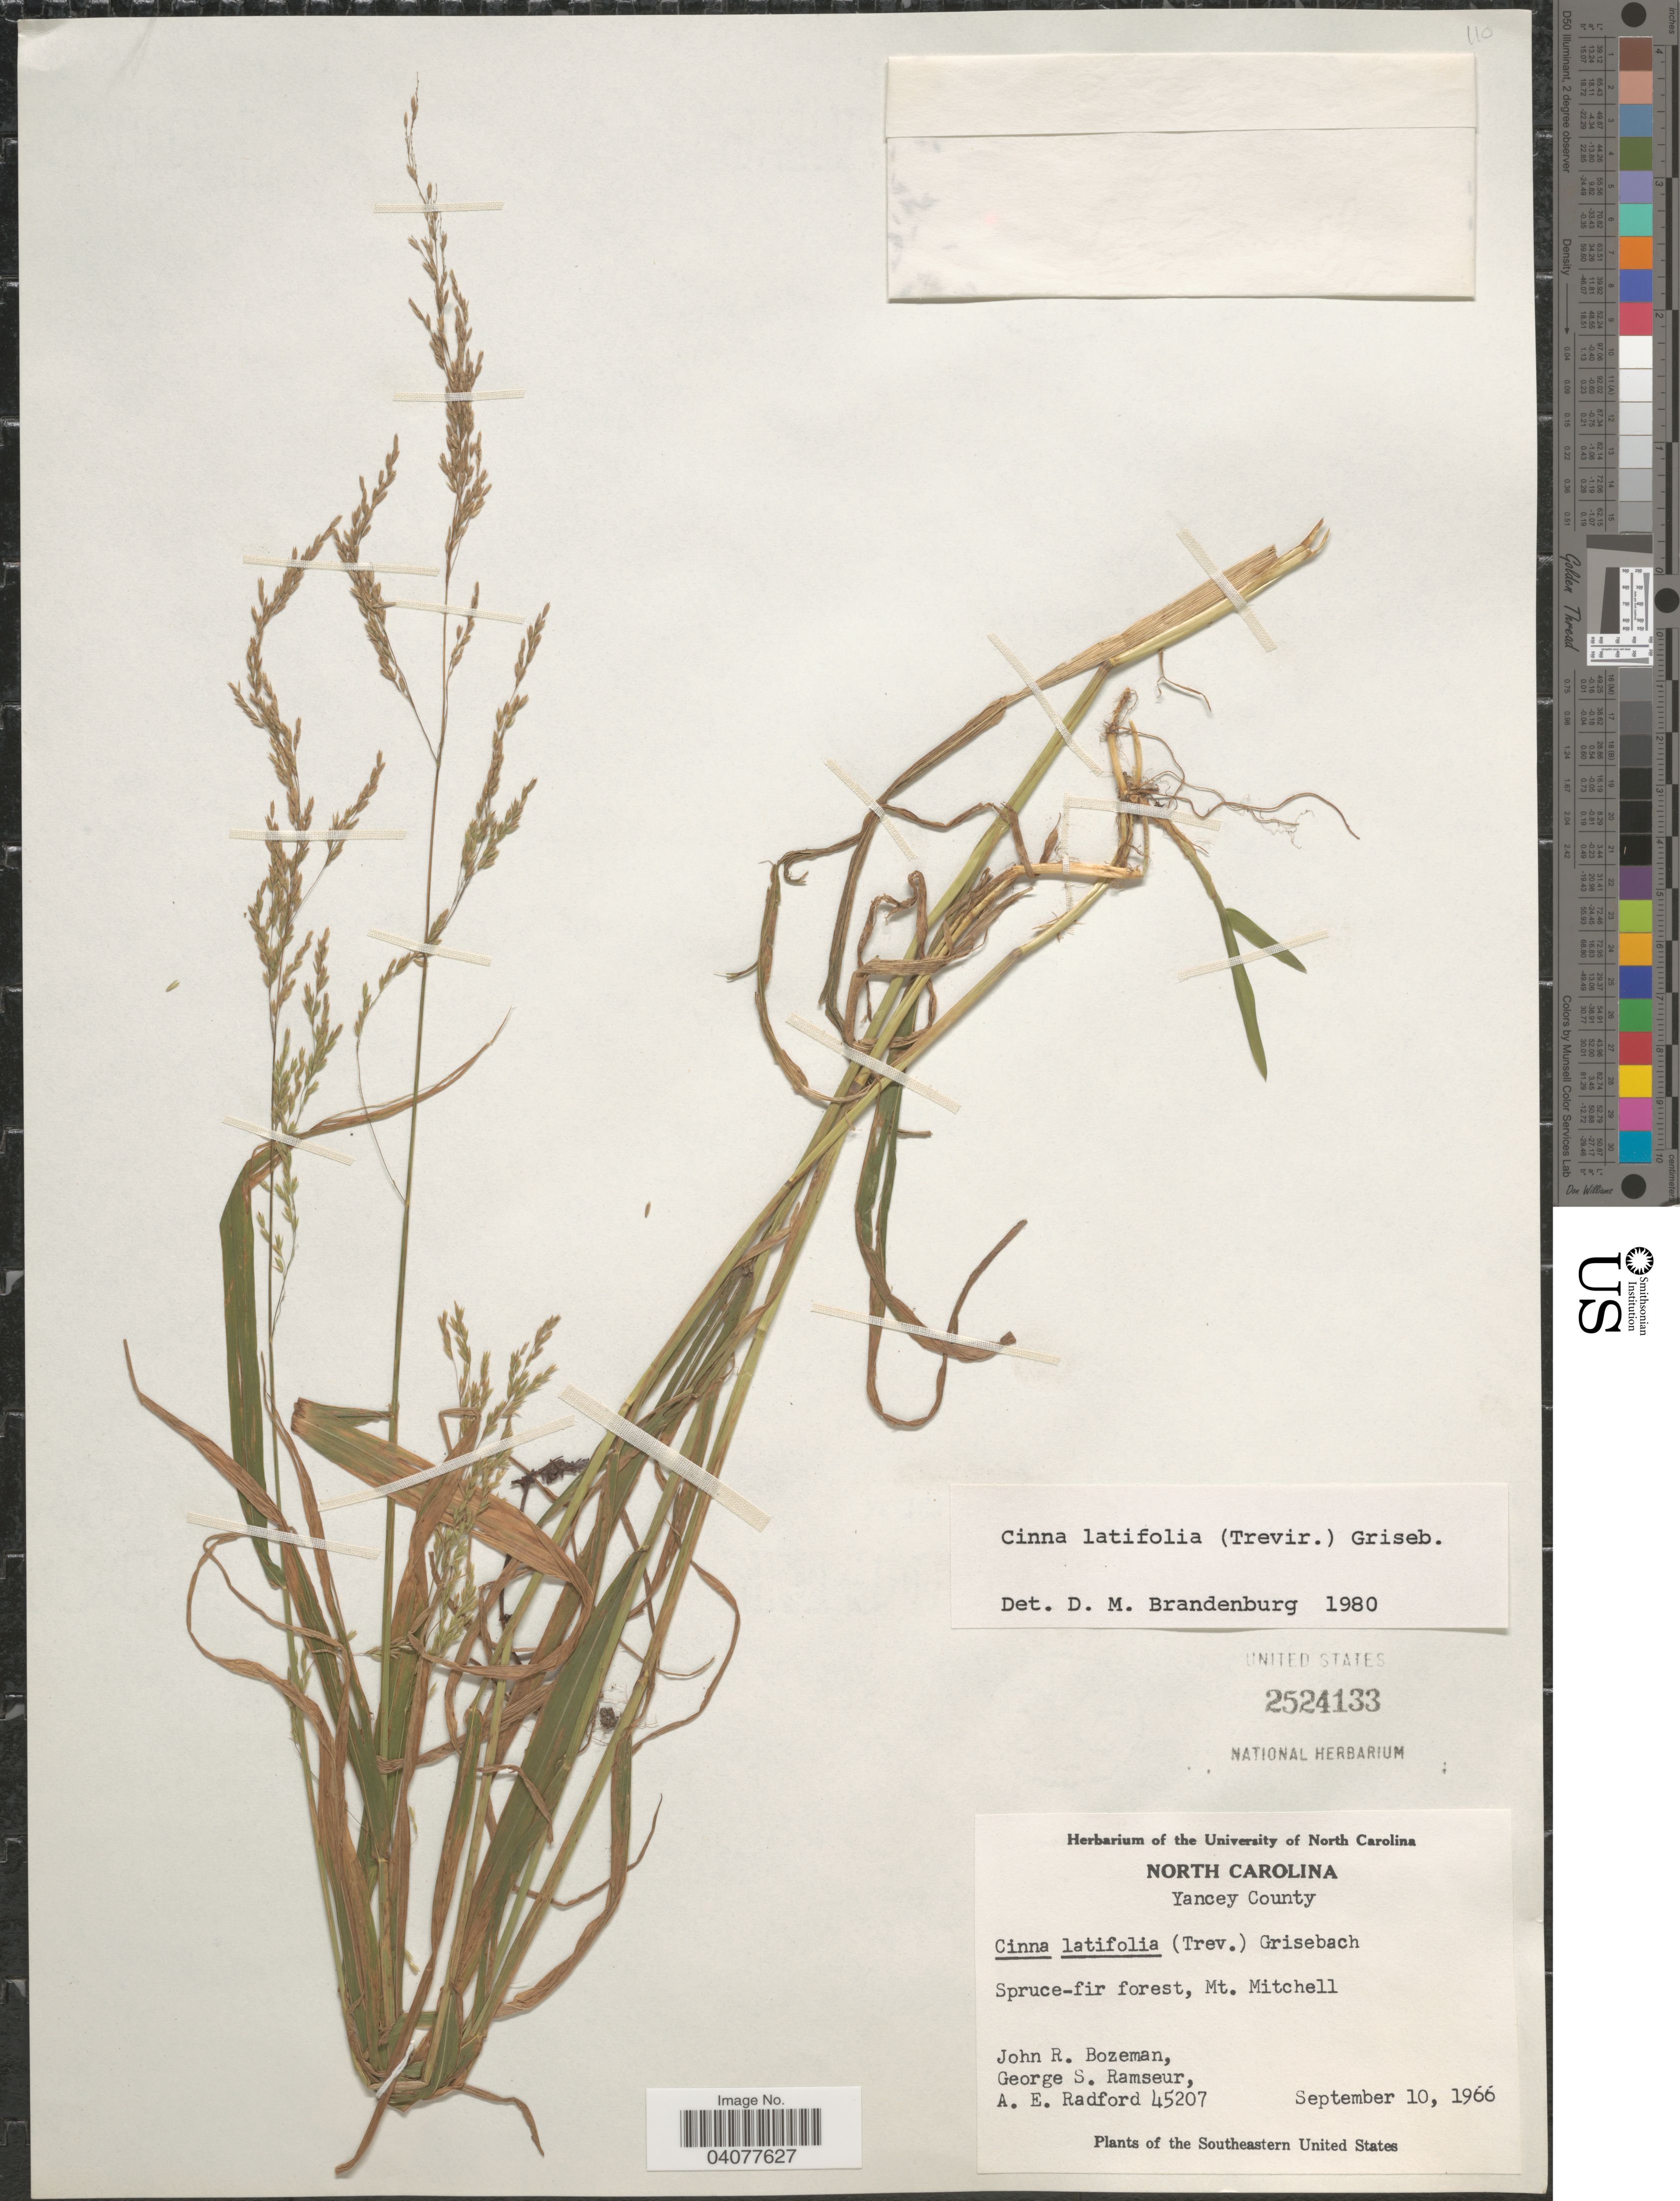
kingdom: Plantae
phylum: Tracheophyta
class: Liliopsida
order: Poales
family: Poaceae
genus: Cinna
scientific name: Cinna latifolia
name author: (Trevir. ex Goeppert) Griseb.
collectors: J. R. Bozeman, G. S. Ramseur & A. E. Radford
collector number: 45207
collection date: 1966-09-10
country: United States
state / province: North Carolina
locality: Yancey County. Spruce-fir forest, Mt. Mitchell. The Southeastern United States.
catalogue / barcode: US 2524133